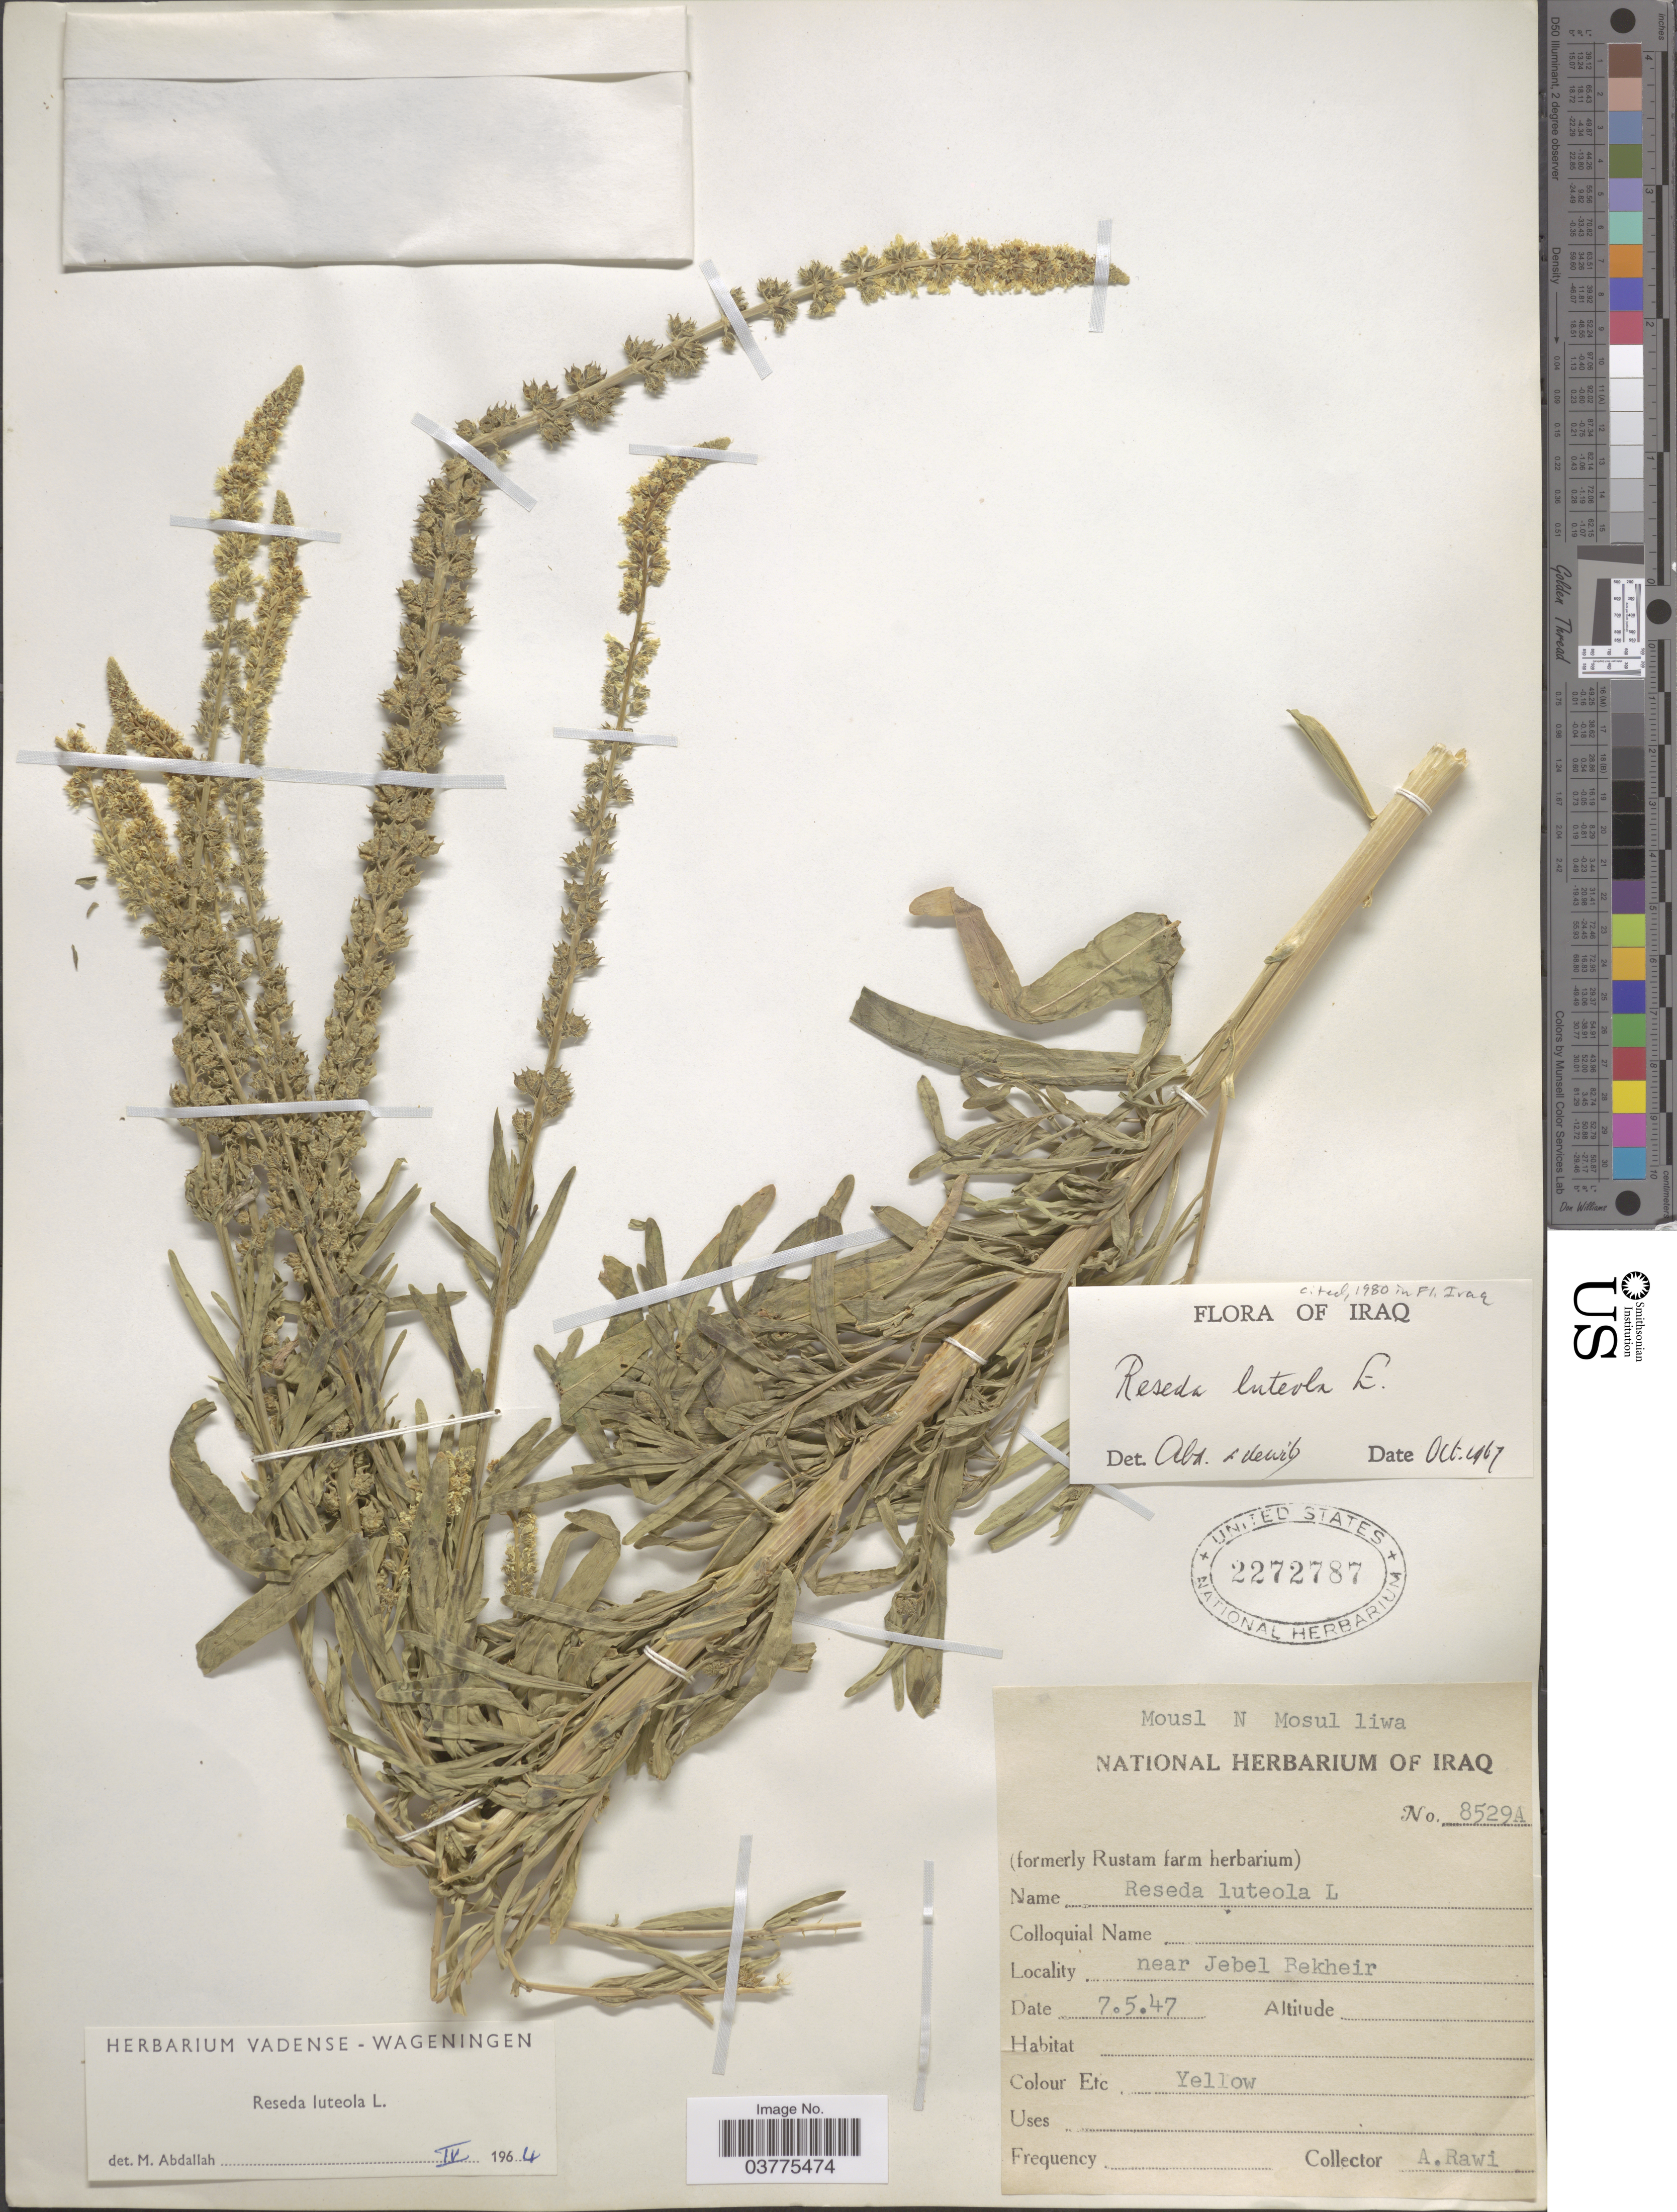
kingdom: Plantae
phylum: Tracheophyta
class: Magnoliopsida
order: Brassicales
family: Resedaceae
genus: Reseda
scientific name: Reseda luteola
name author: L.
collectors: A. Rawi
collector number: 8529A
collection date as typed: Transcribed d/m/y: 7/5/47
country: Iraq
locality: Mousl N Mosul liwa. Near Jebel Bekheir.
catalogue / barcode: US 2272787